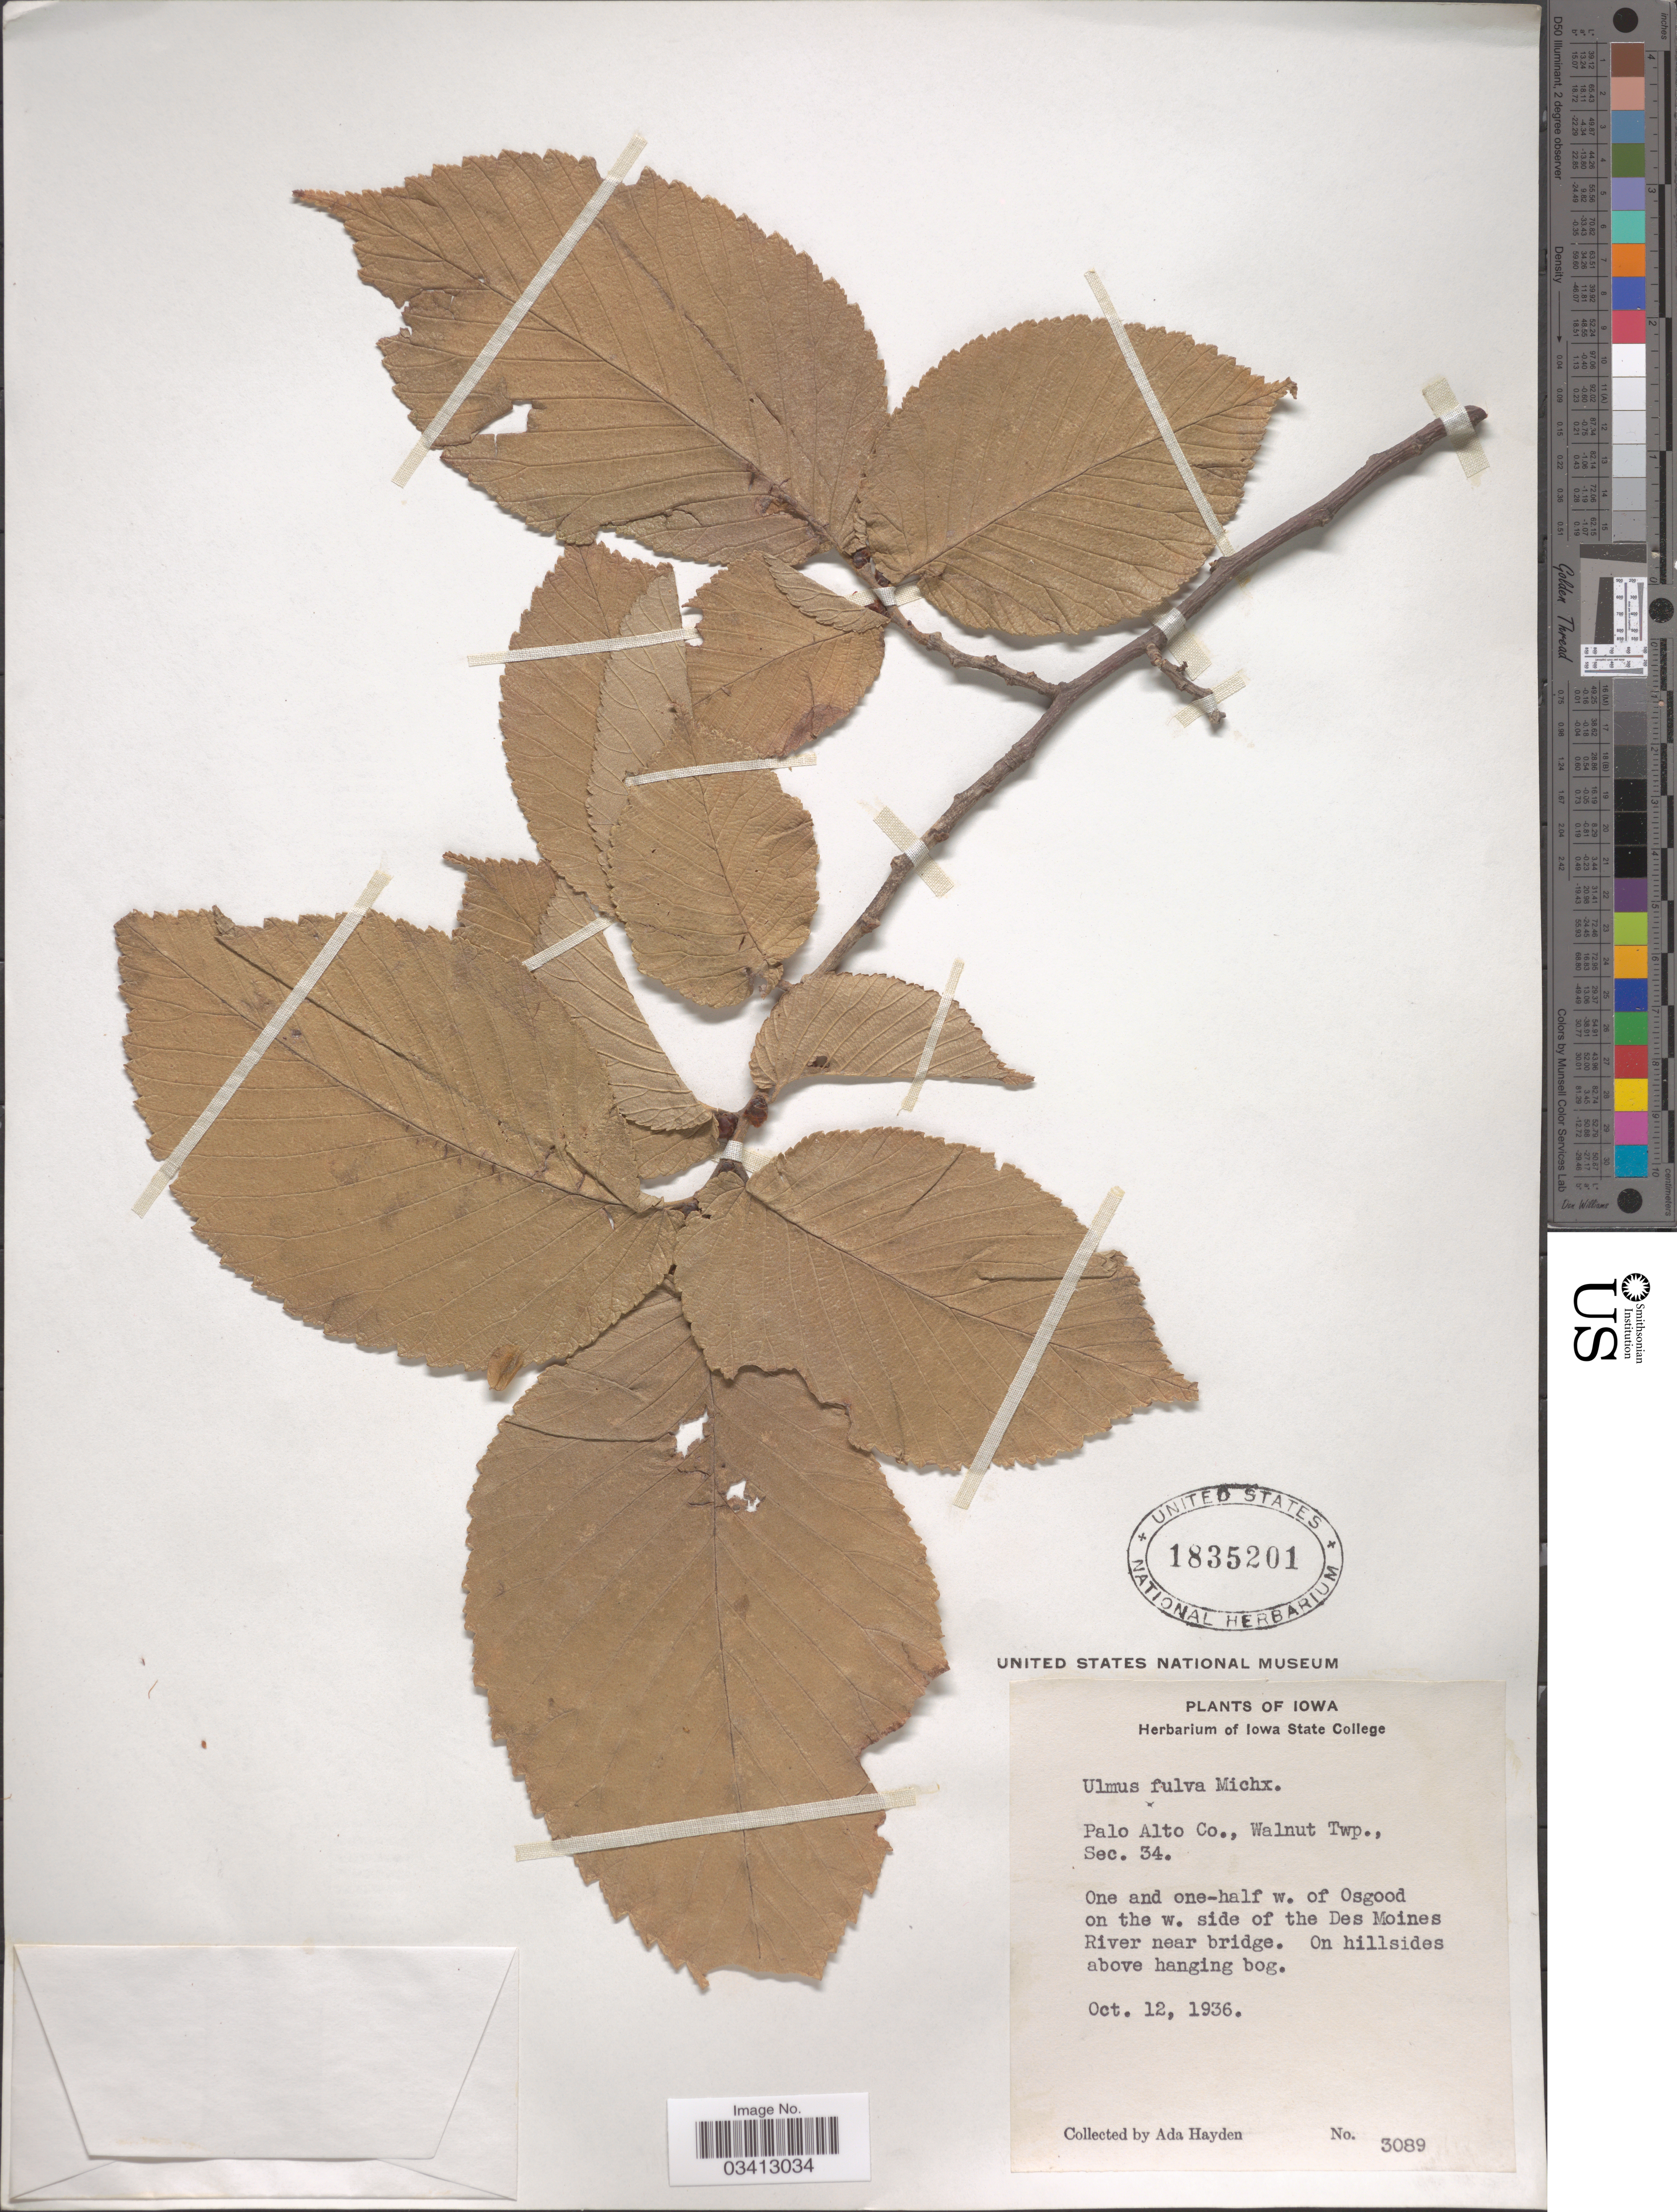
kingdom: Plantae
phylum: Tracheophyta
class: Magnoliopsida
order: Rosales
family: Ulmaceae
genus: Ulmus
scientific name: Ulmus rubra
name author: Muhl.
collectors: Ada Hayden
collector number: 3089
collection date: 1936-10-12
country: United States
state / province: Iowa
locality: Palo Alto Co., Walnut Twp., Sec. 34. One and one-half w. of Osgood on the w. side of the Des Moines River near bridge.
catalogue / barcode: US 1835201